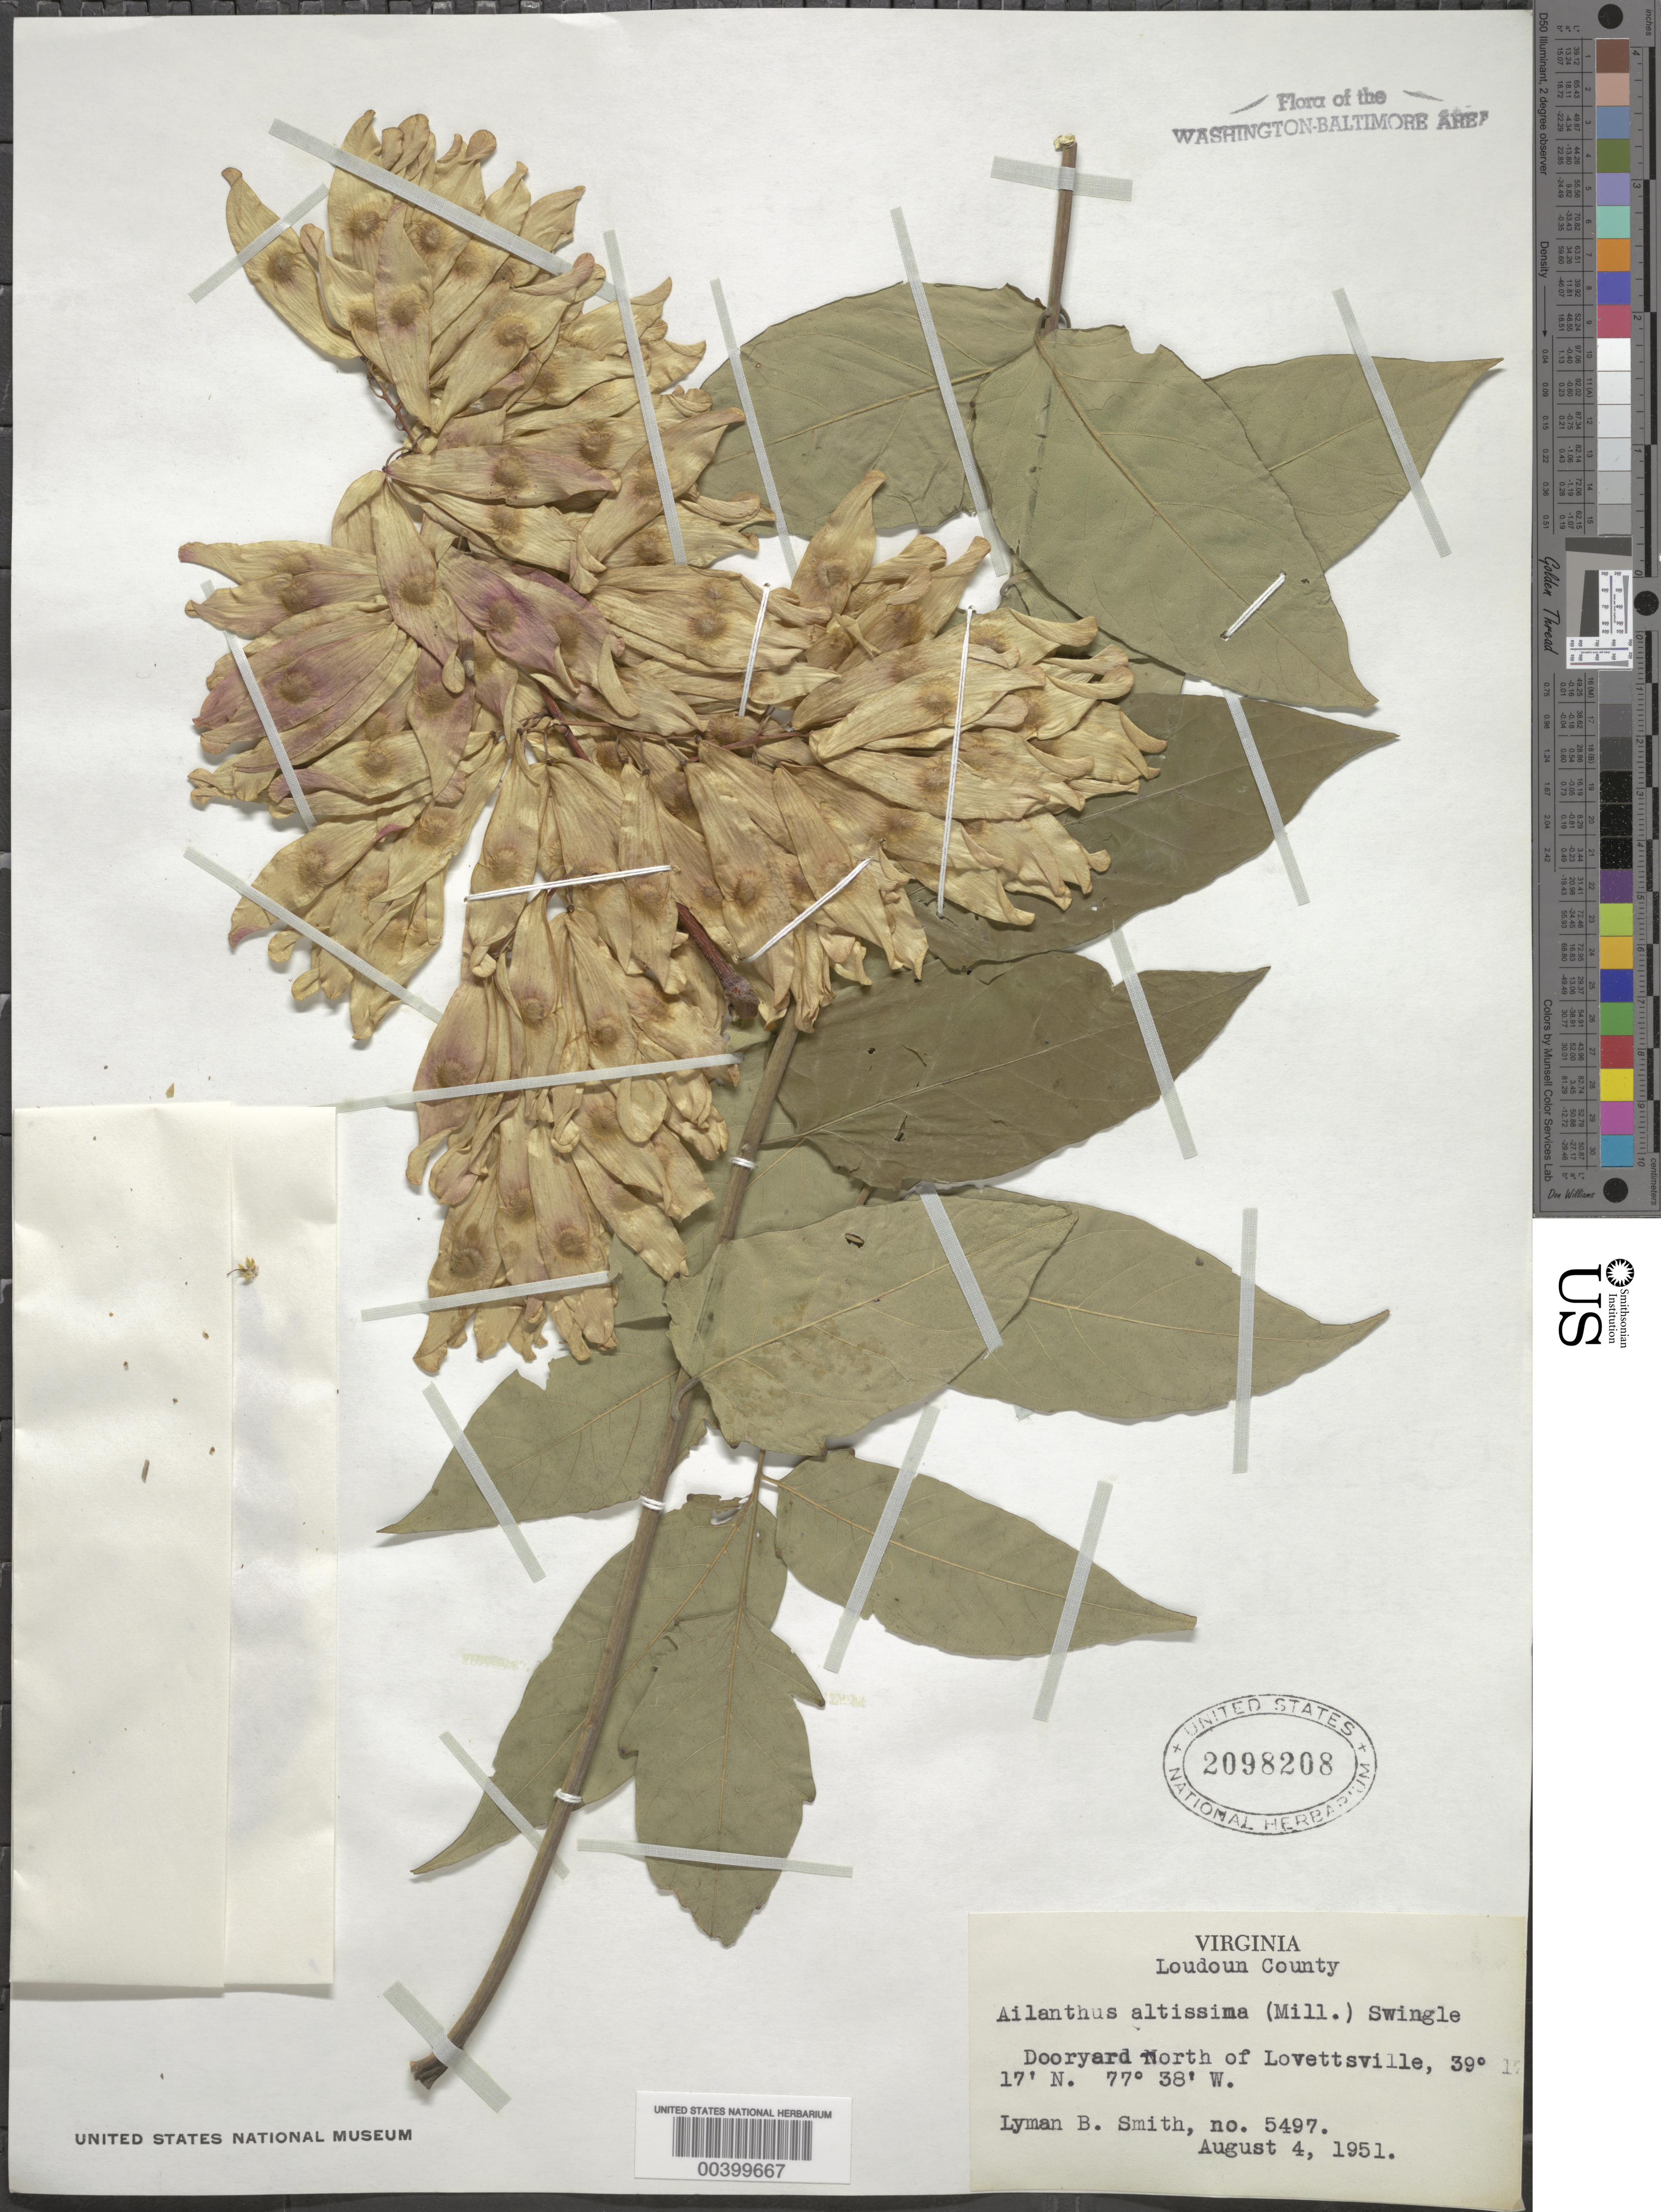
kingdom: Plantae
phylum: Tracheophyta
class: Magnoliopsida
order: Sapindales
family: Simaroubaceae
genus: Ailanthus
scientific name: Ailanthus altissima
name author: (Mill.) Swingle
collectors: L. Smith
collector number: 5497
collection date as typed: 04 Aug 1951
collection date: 1951-08-04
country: United States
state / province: Virginia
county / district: Loudoun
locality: North of Lovettsville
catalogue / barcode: US 2098208